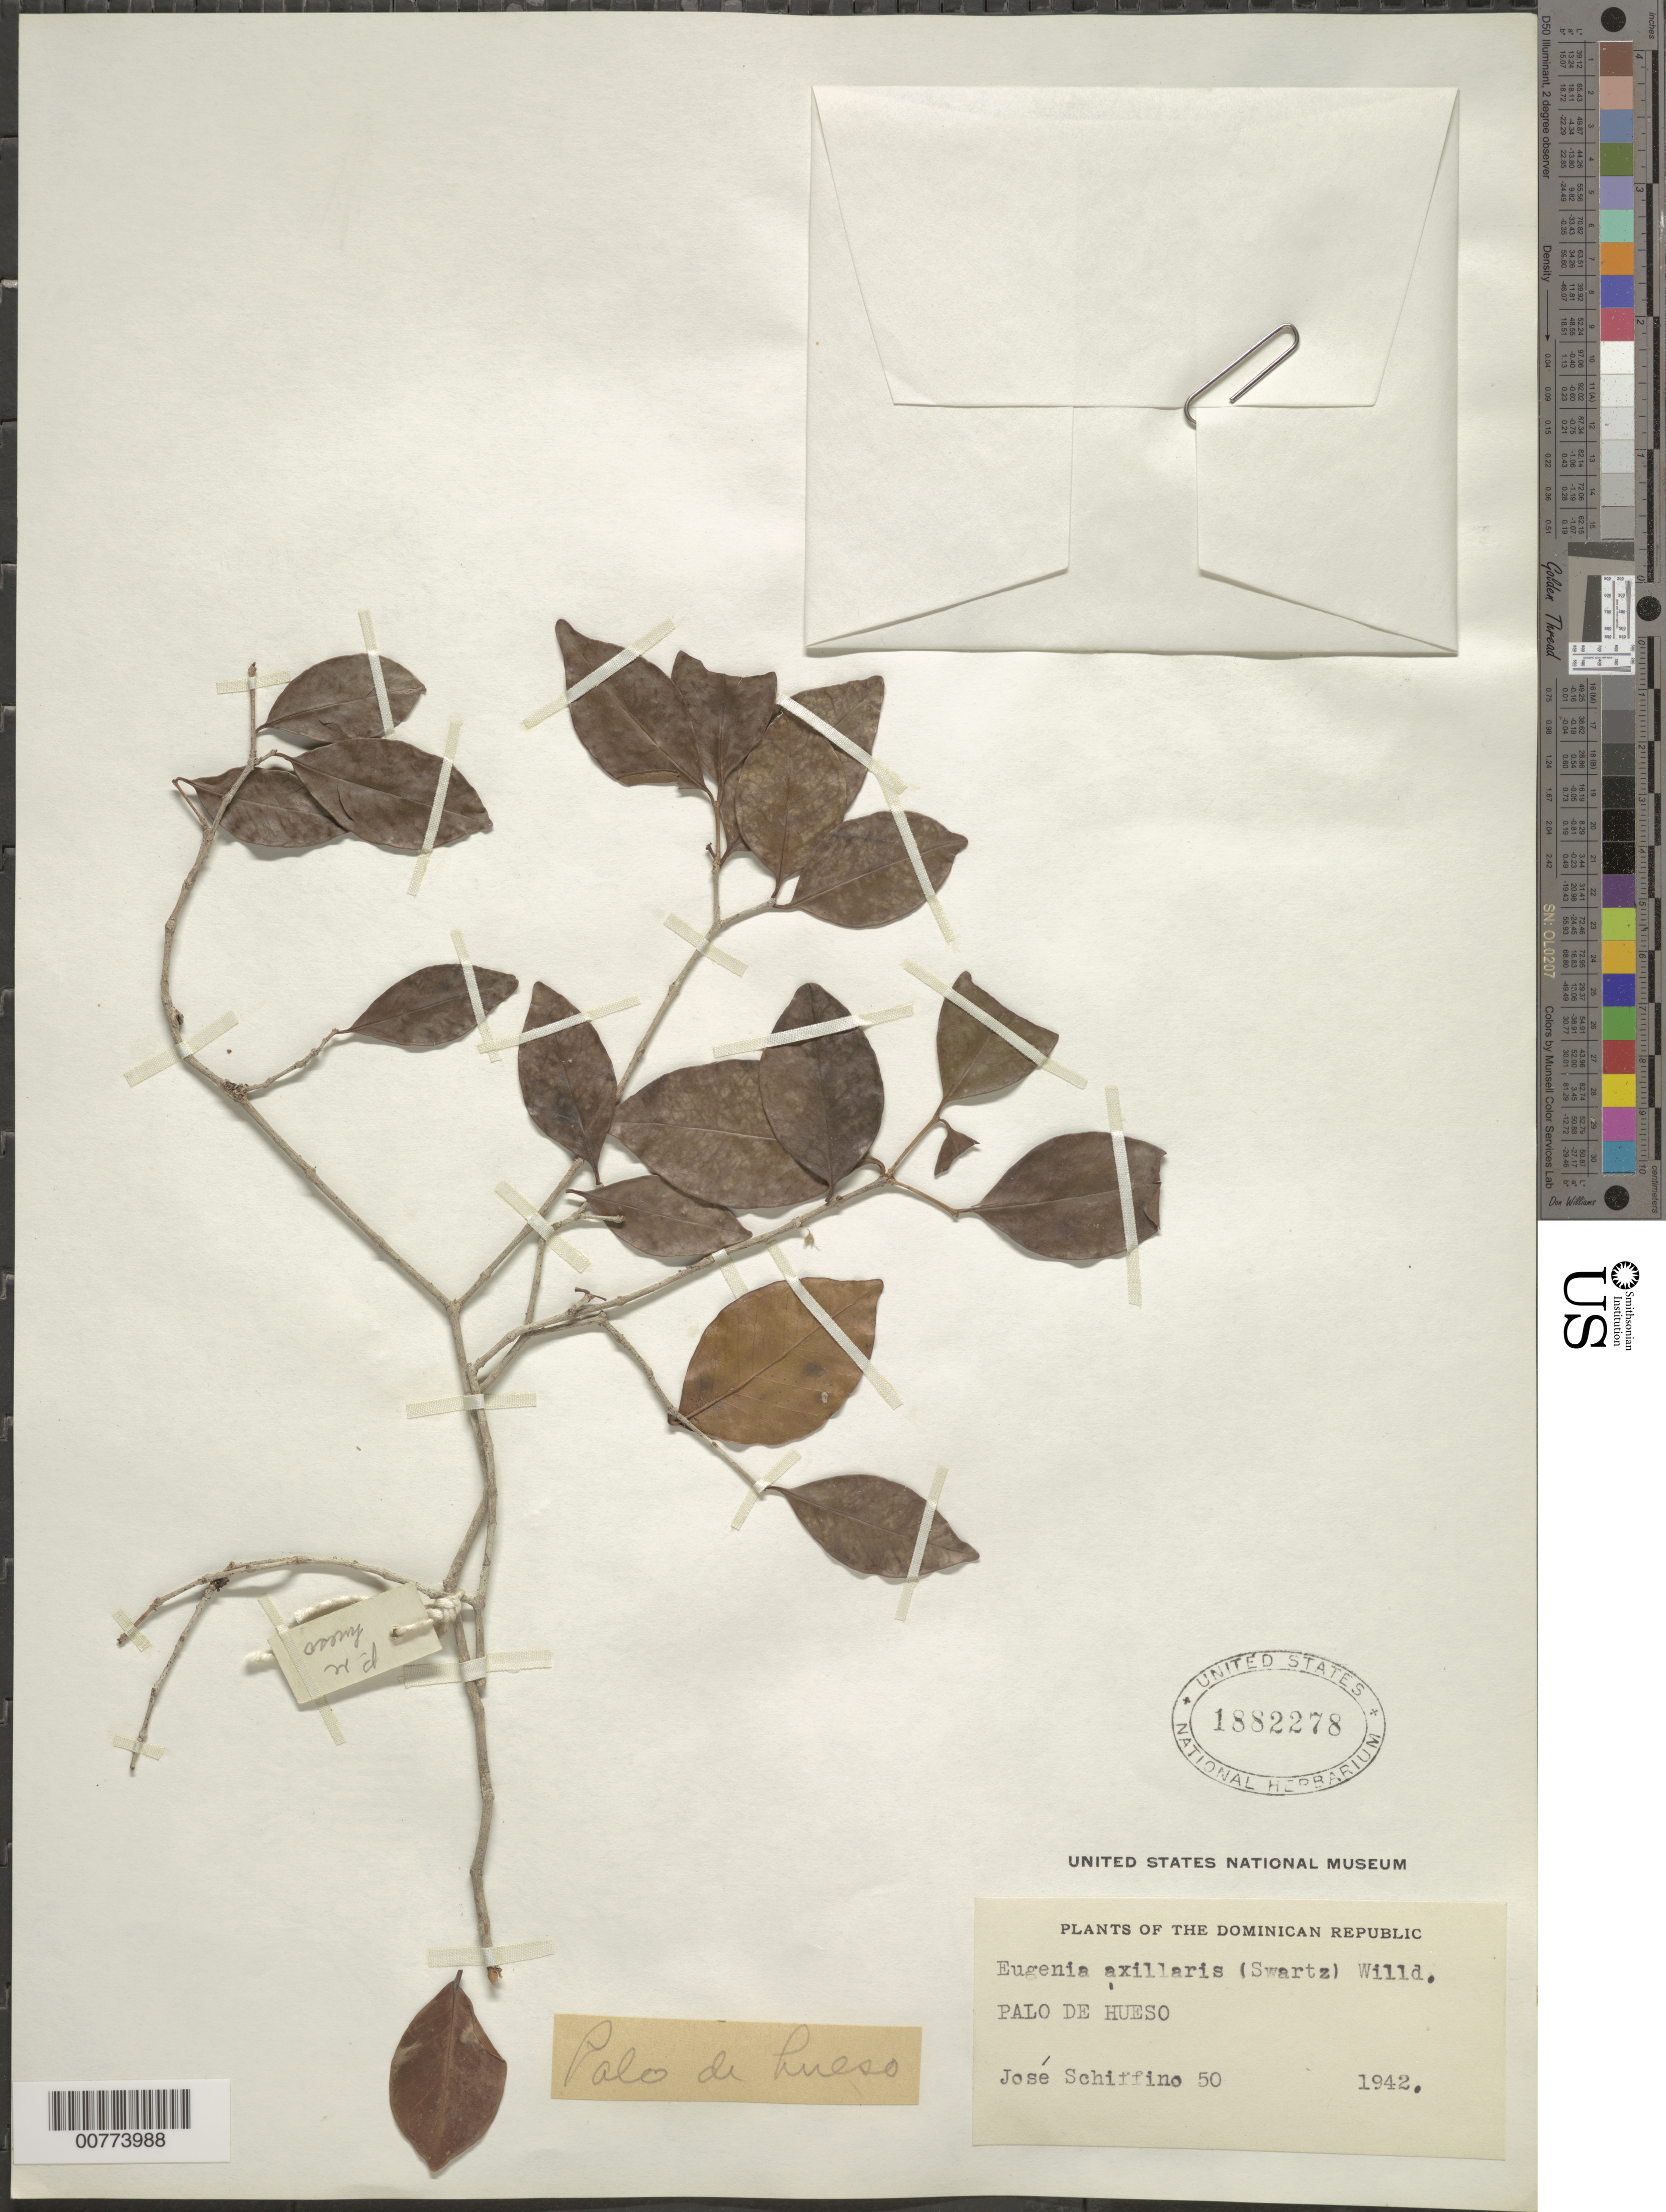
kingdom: Plantae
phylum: Tracheophyta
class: Magnoliopsida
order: Myrtales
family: Myrtaceae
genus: Eugenia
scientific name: Eugenia axillaris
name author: (Sw.) Willd.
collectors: J. Shiffino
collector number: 50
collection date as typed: Mar 1942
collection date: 1942-03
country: Dominican Republic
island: Hispaniola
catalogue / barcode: US 1882278